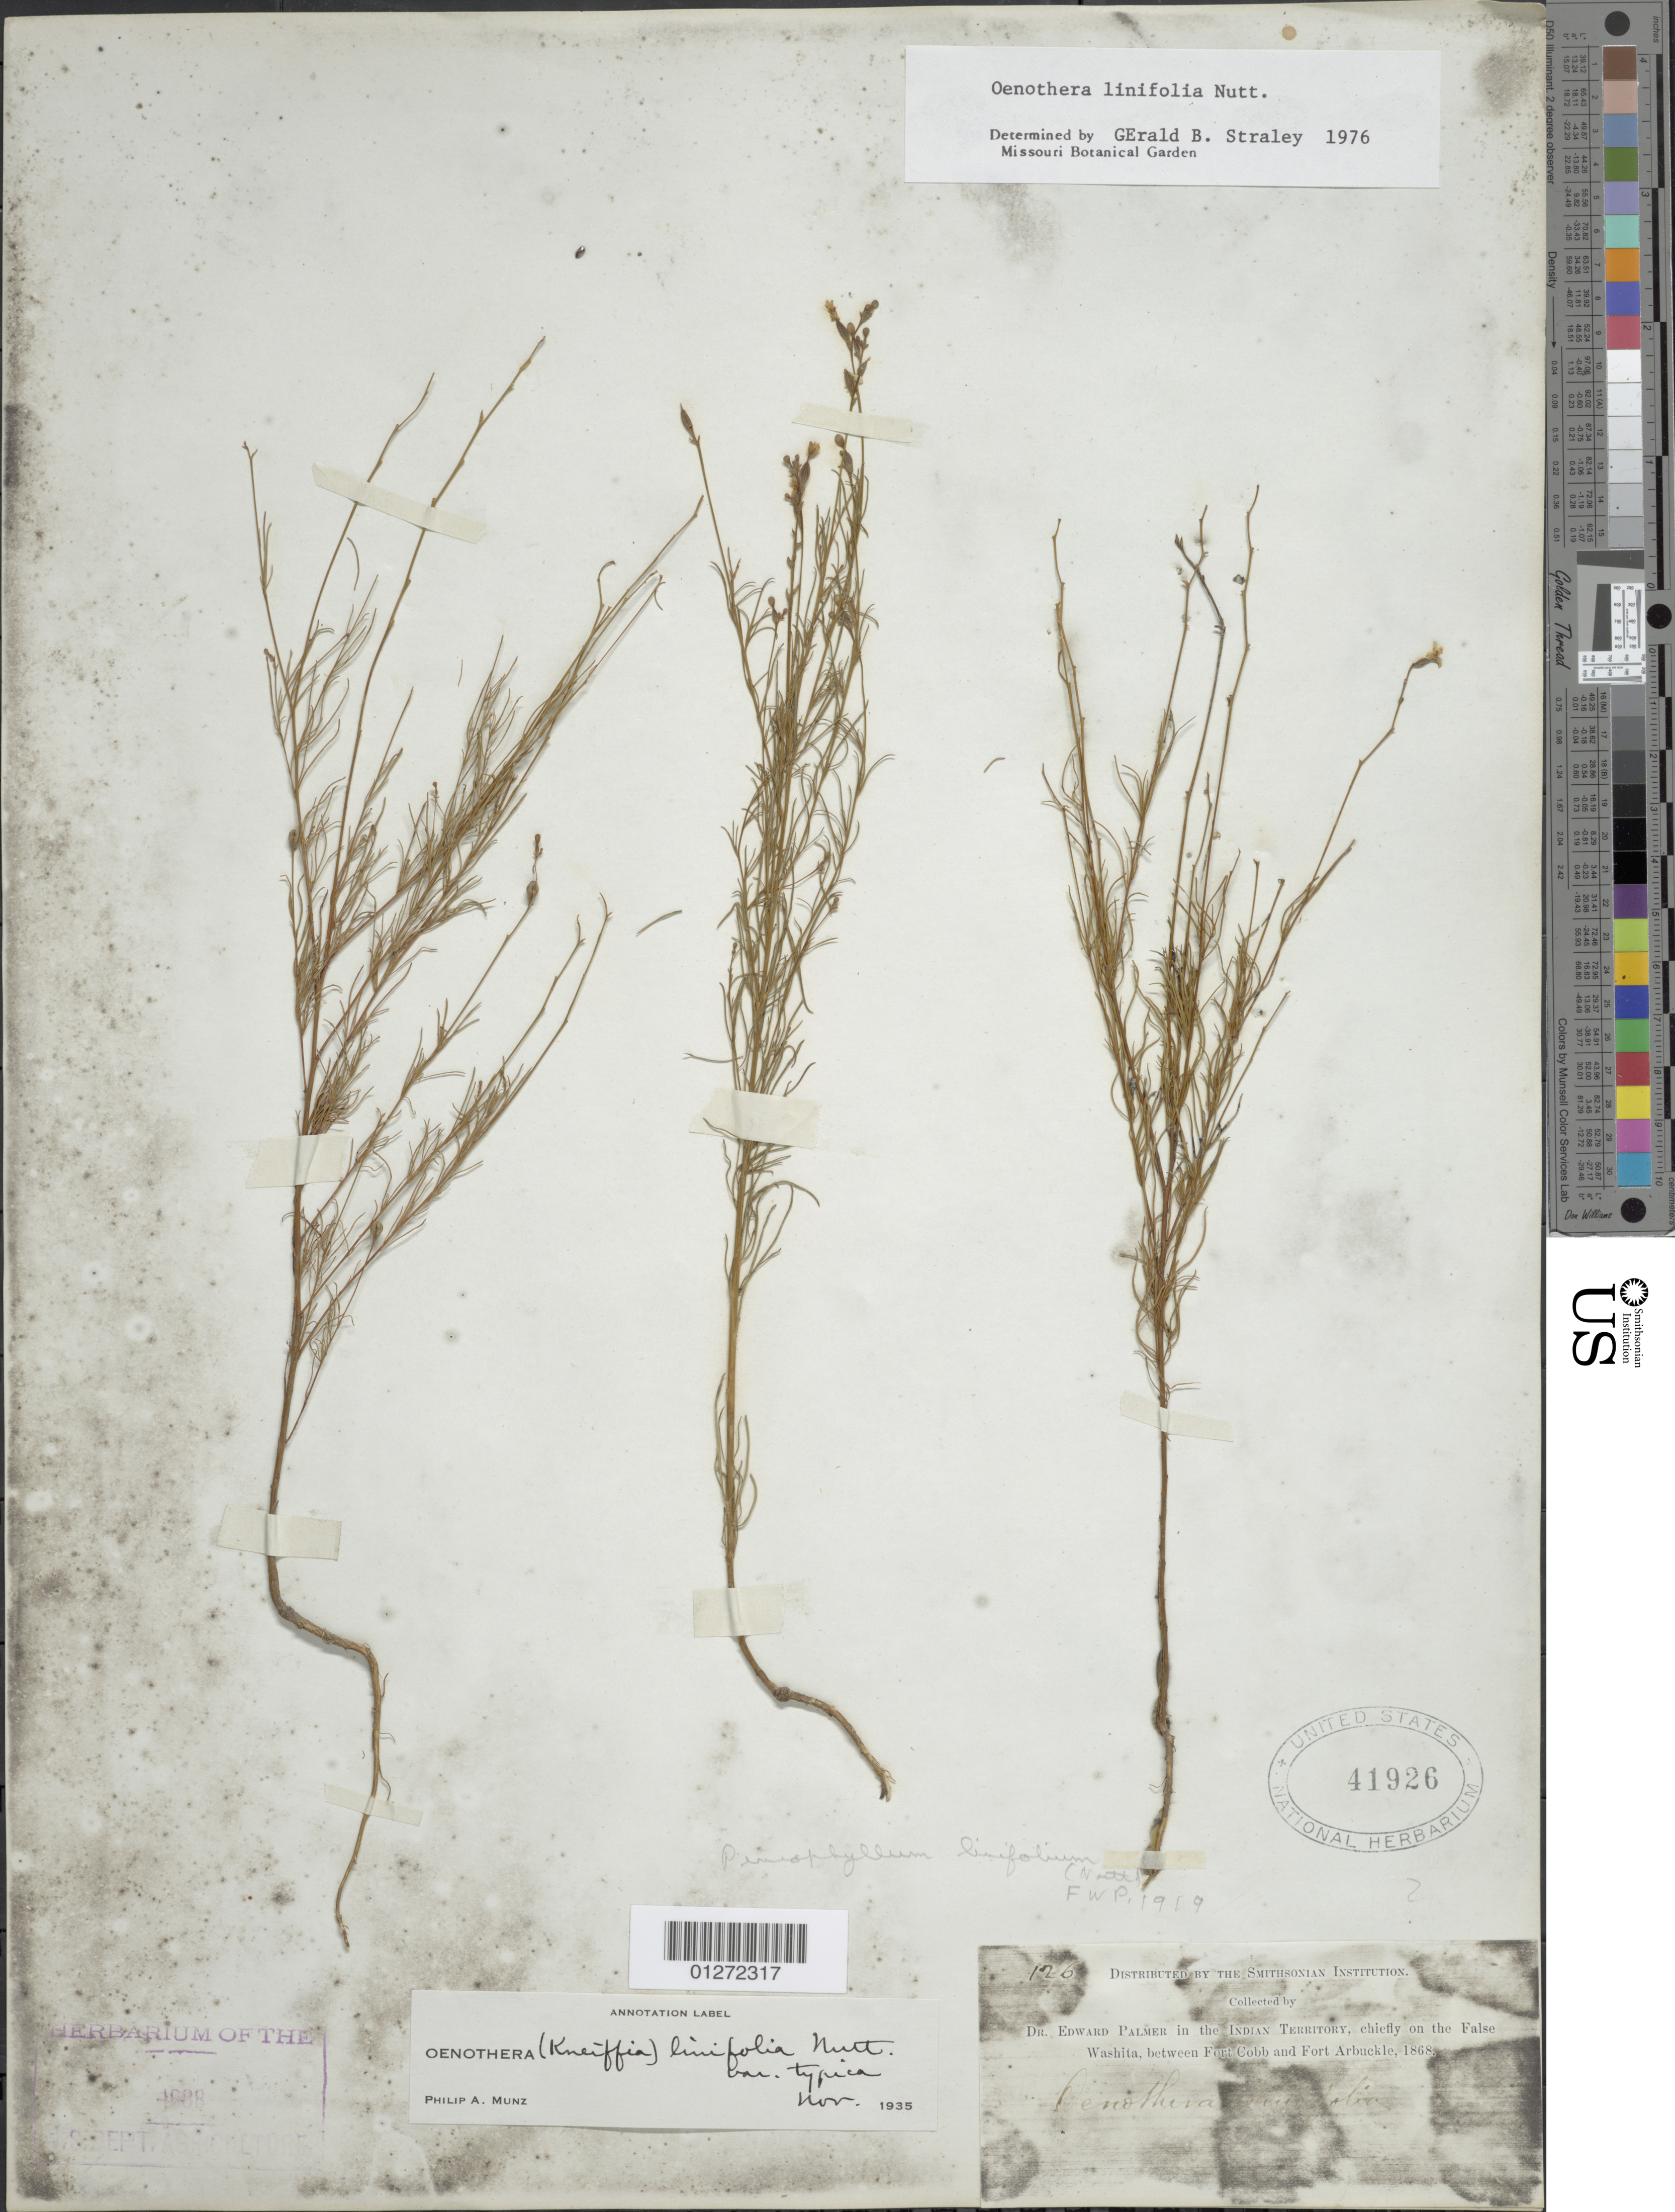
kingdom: Plantae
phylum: Tracheophyta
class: Magnoliopsida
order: Myrtales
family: Onagraceae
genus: Oenothera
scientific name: Oenothera linifolia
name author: Nutt.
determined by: Munz, Philip A.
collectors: E. Palmer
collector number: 126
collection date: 1868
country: United States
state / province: Oklahoma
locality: Indian Territory, chiefly on the False Washita, between Fort Cobb and Fort Arbuckle.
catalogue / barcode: US 41926